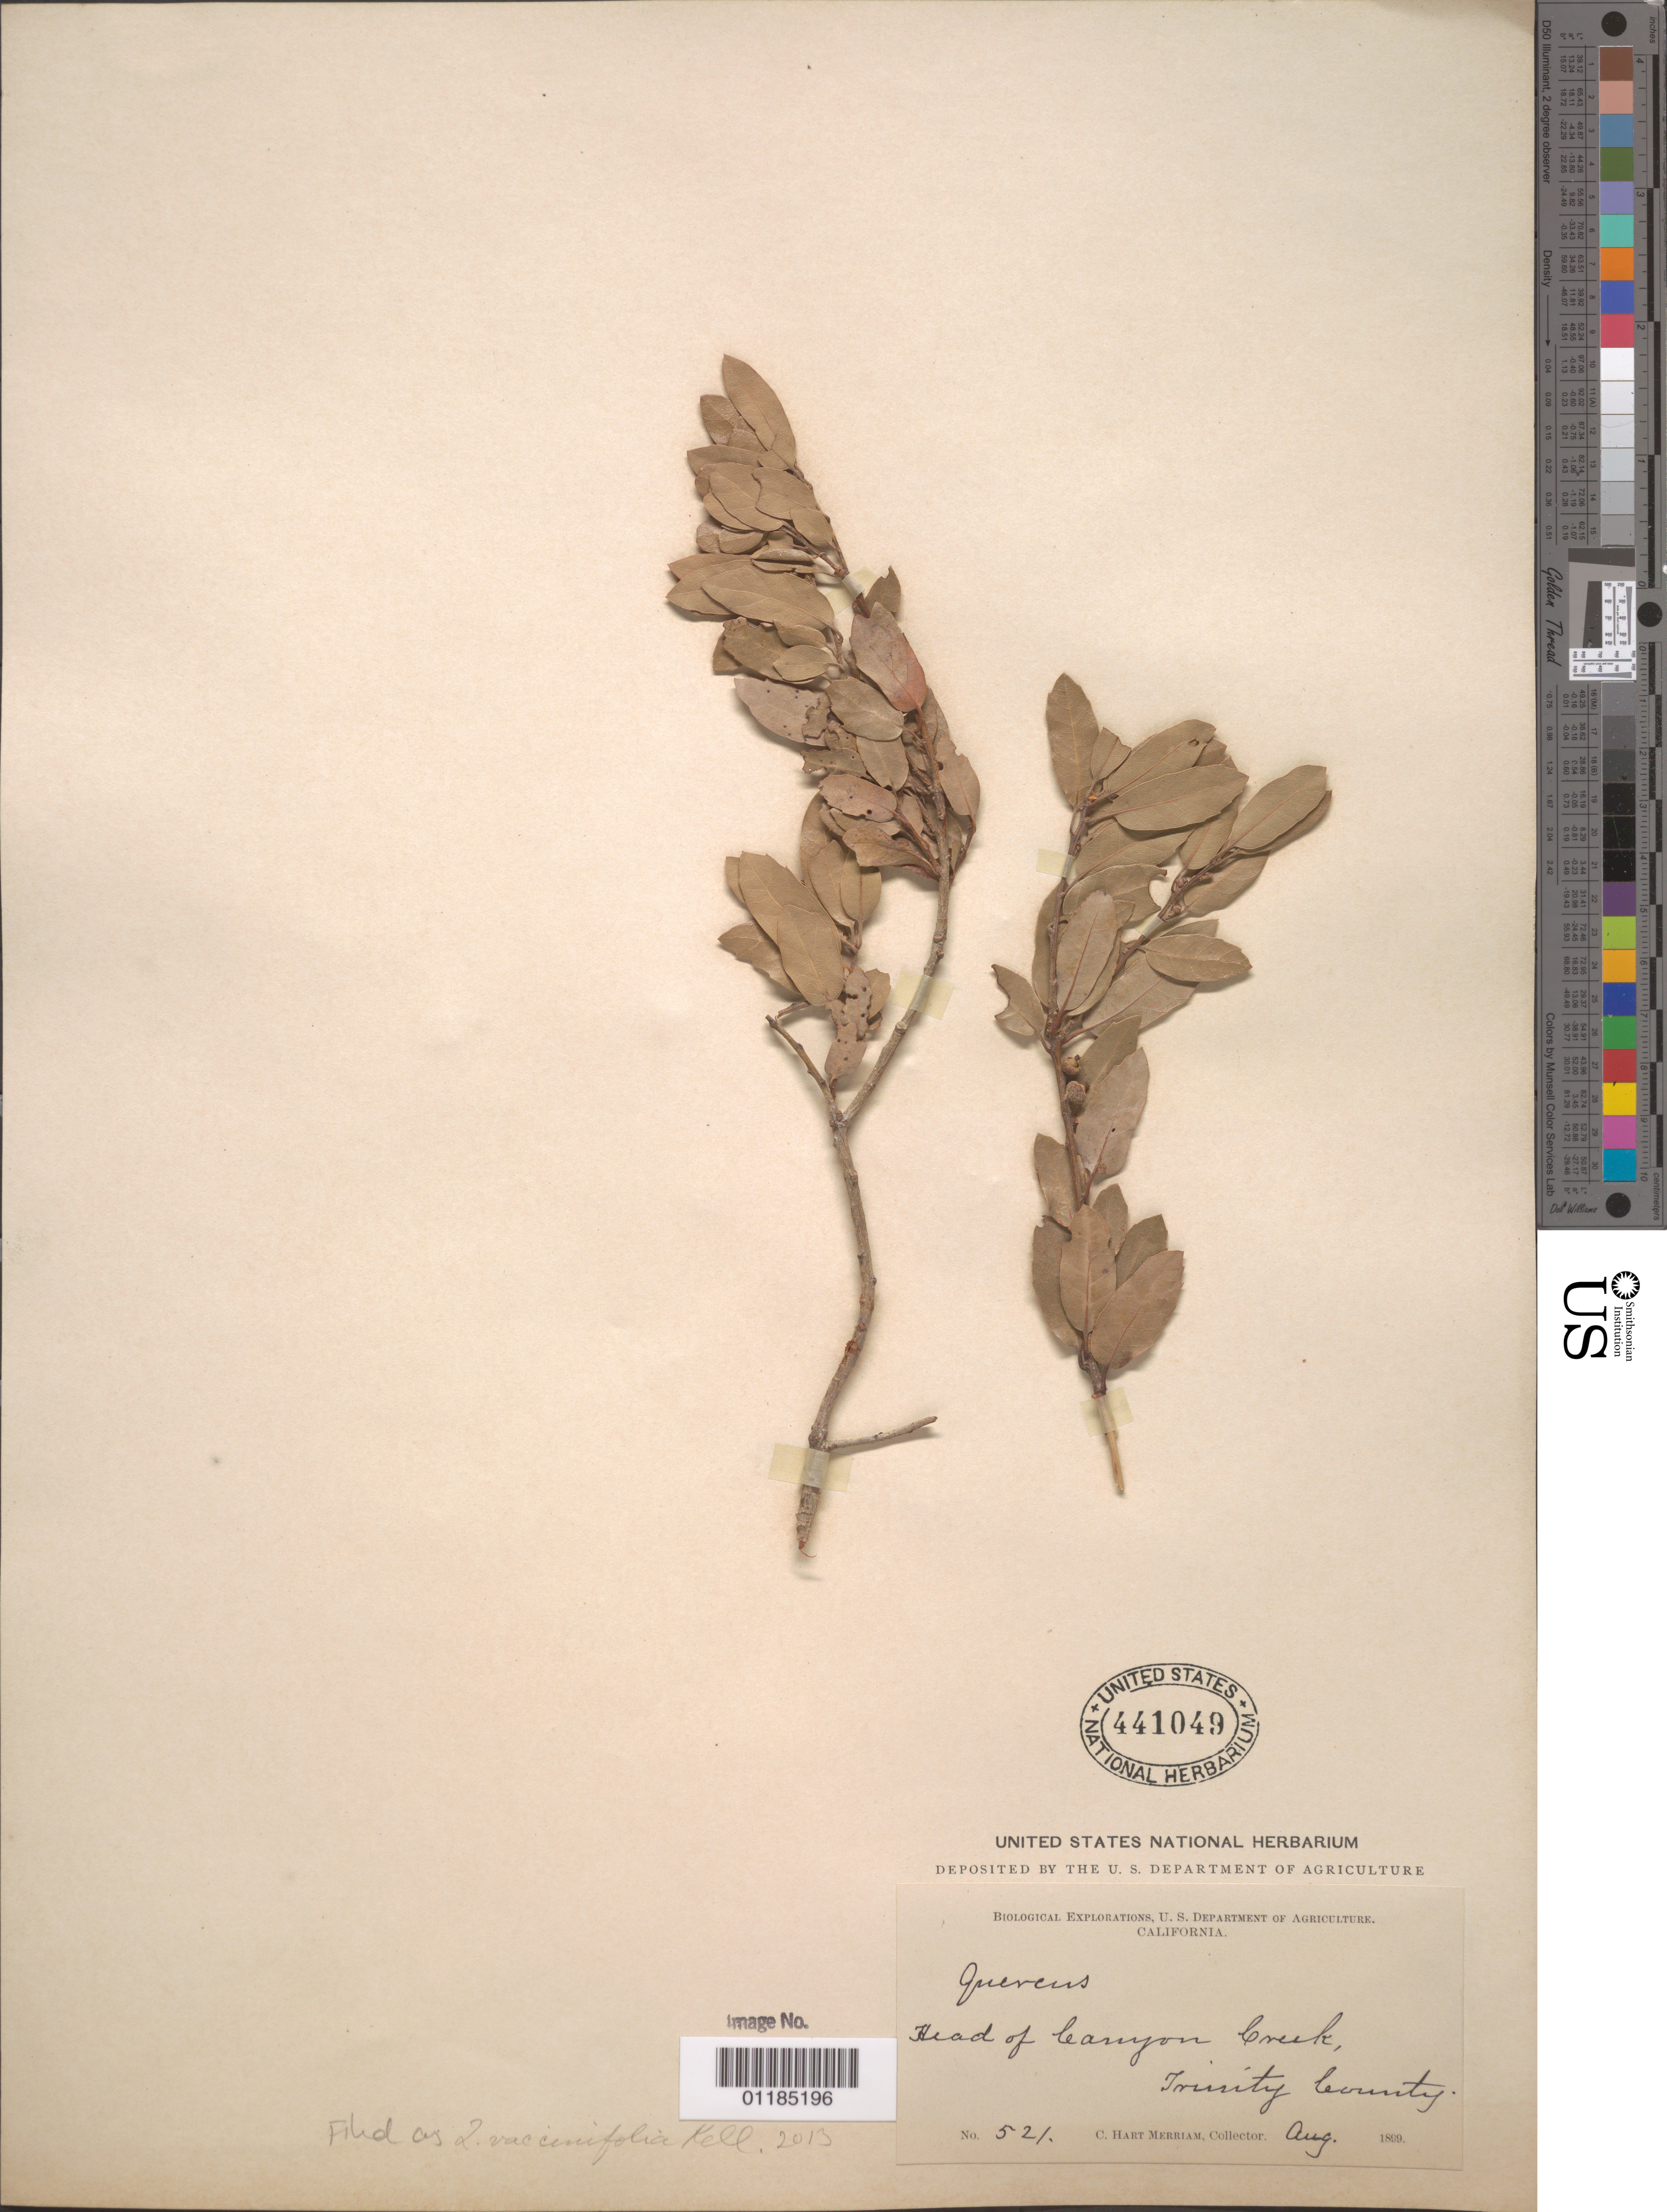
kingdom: Plantae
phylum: Tracheophyta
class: Magnoliopsida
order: Fagales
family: Fagaceae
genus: Quercus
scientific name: Quercus sp.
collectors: C. Merriam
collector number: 521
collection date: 1899-08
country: United States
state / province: California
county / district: Trinity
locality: Head of Canyon Creek.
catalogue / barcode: US 441049